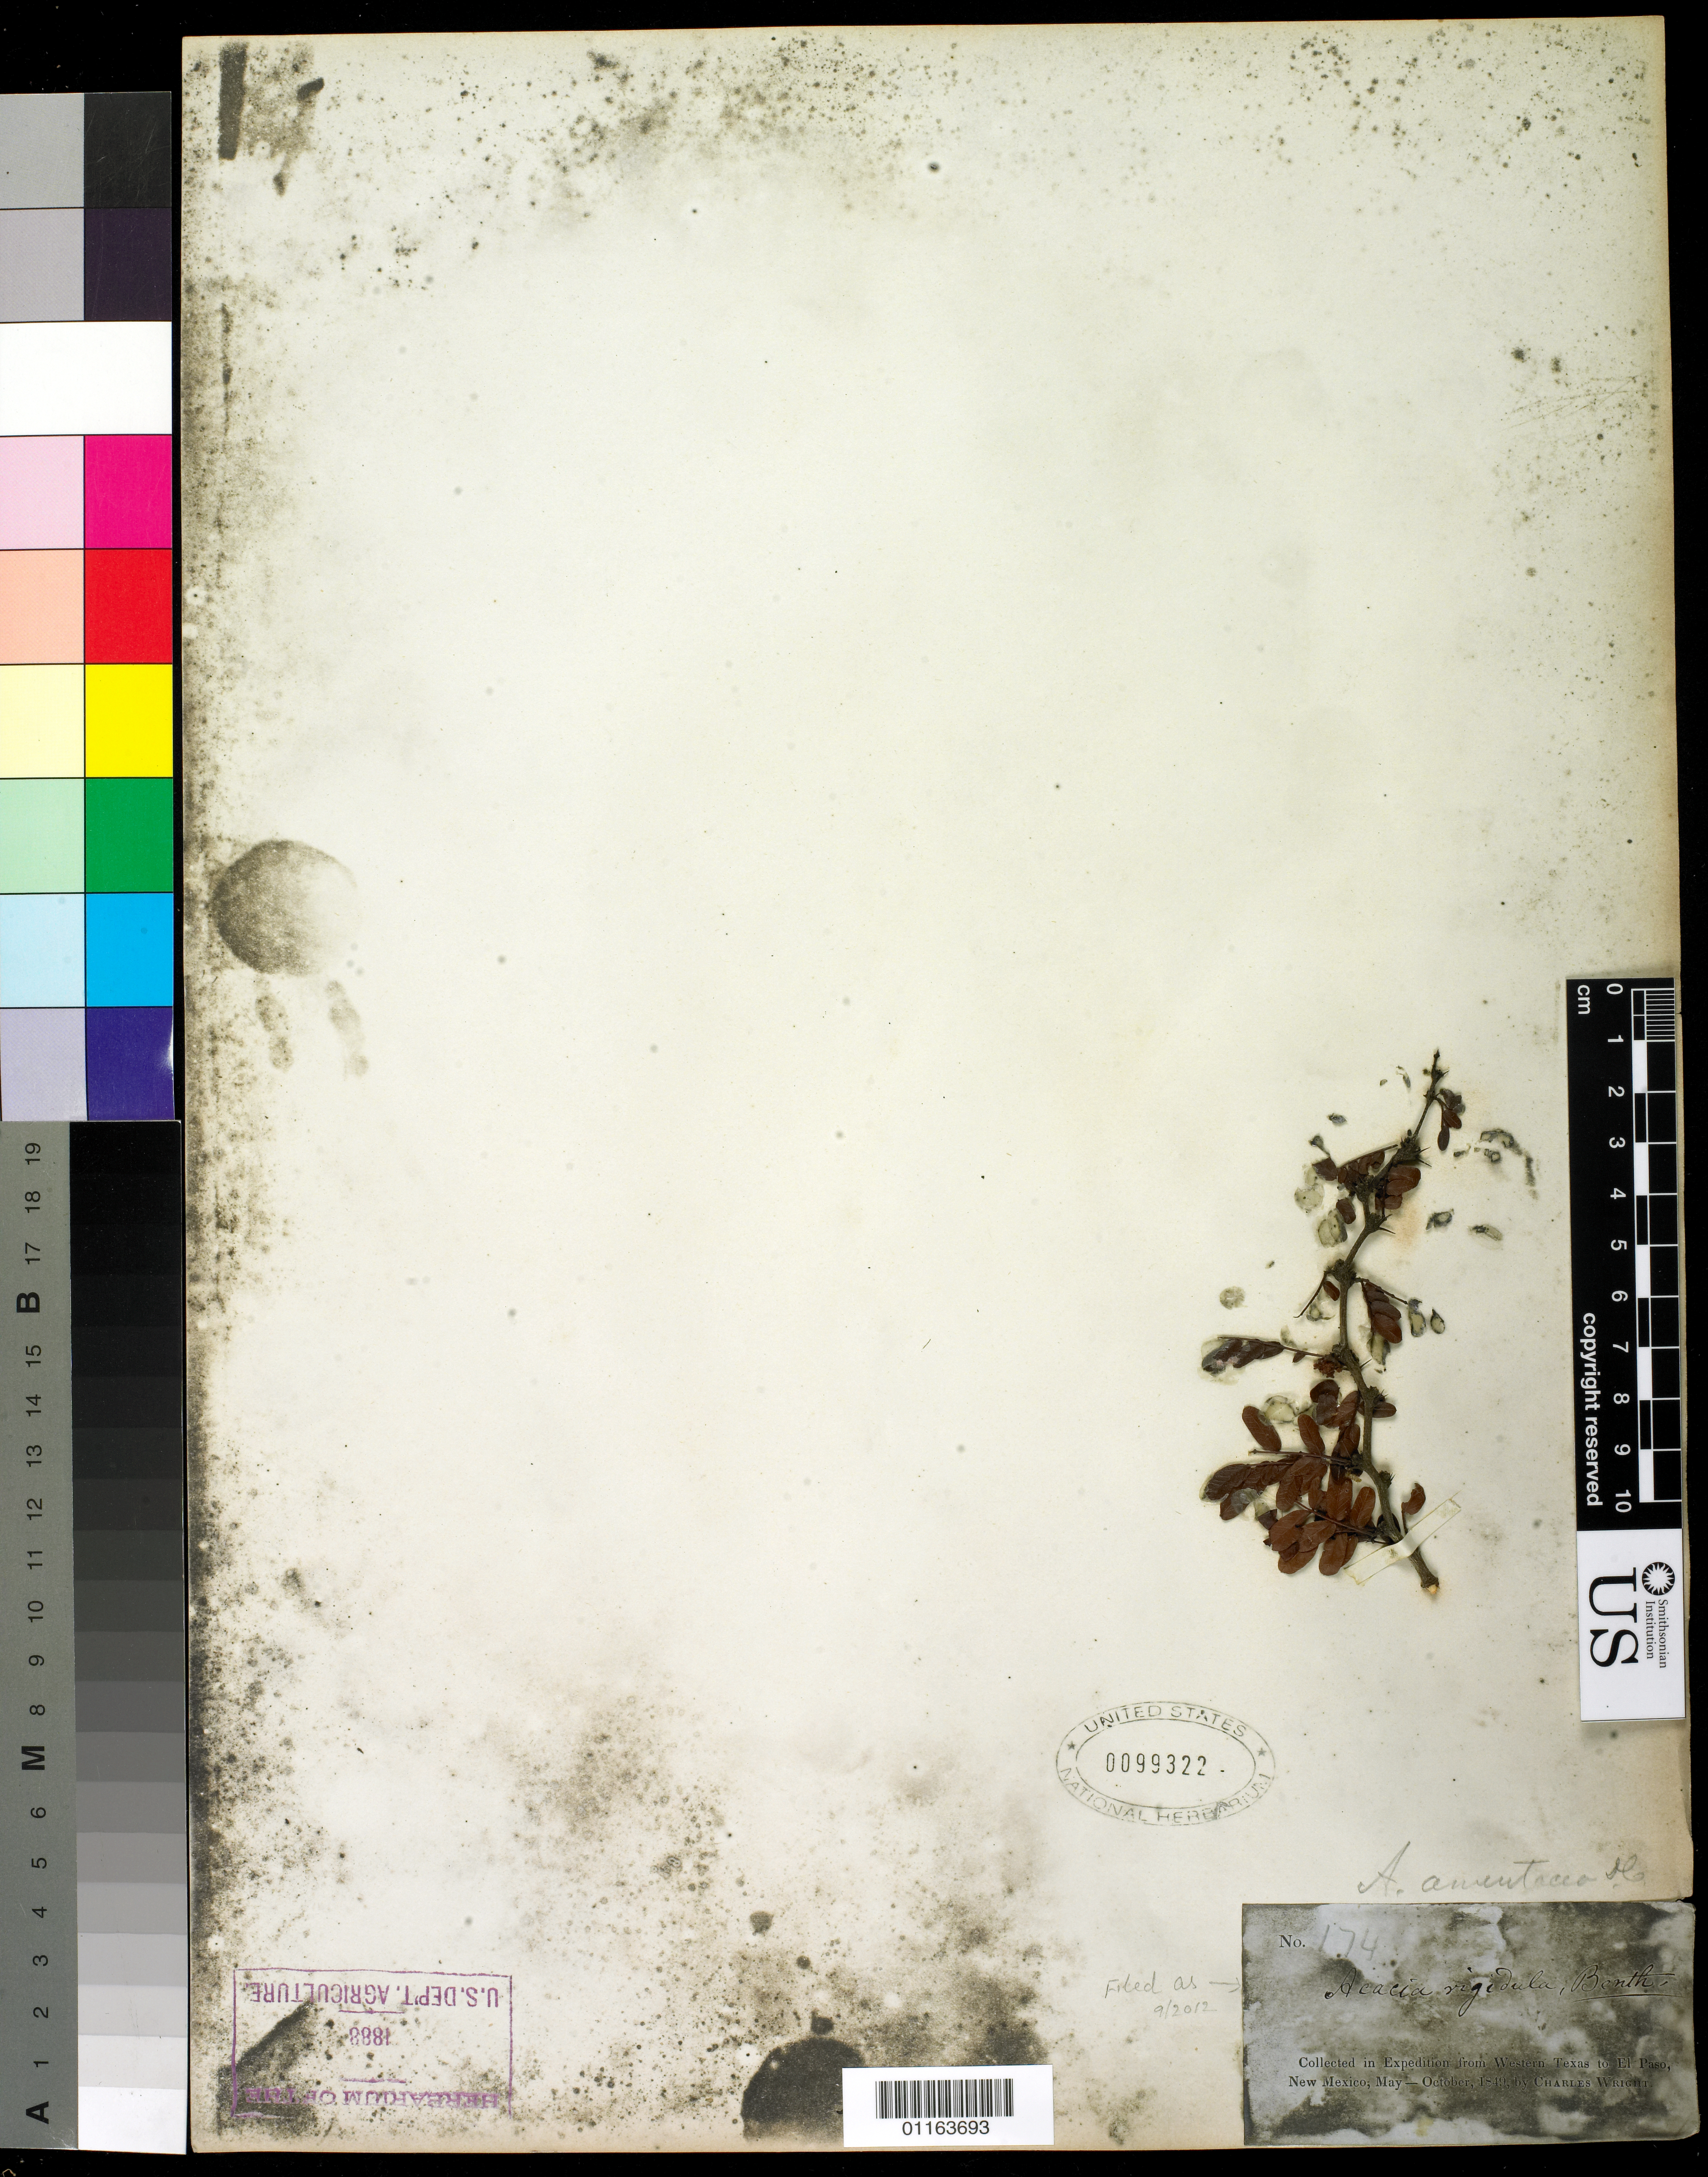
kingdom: Plantae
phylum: Tracheophyta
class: Magnoliopsida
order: Fabales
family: Fabaceae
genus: Vachellia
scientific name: Vachellia rigidula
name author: (Benth.) Seigler & Ebinger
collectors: C. Wright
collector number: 174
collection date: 1849-05/1849-10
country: United States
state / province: New Mexico / Texas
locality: Western Texas to El Paso.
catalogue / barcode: US 99322